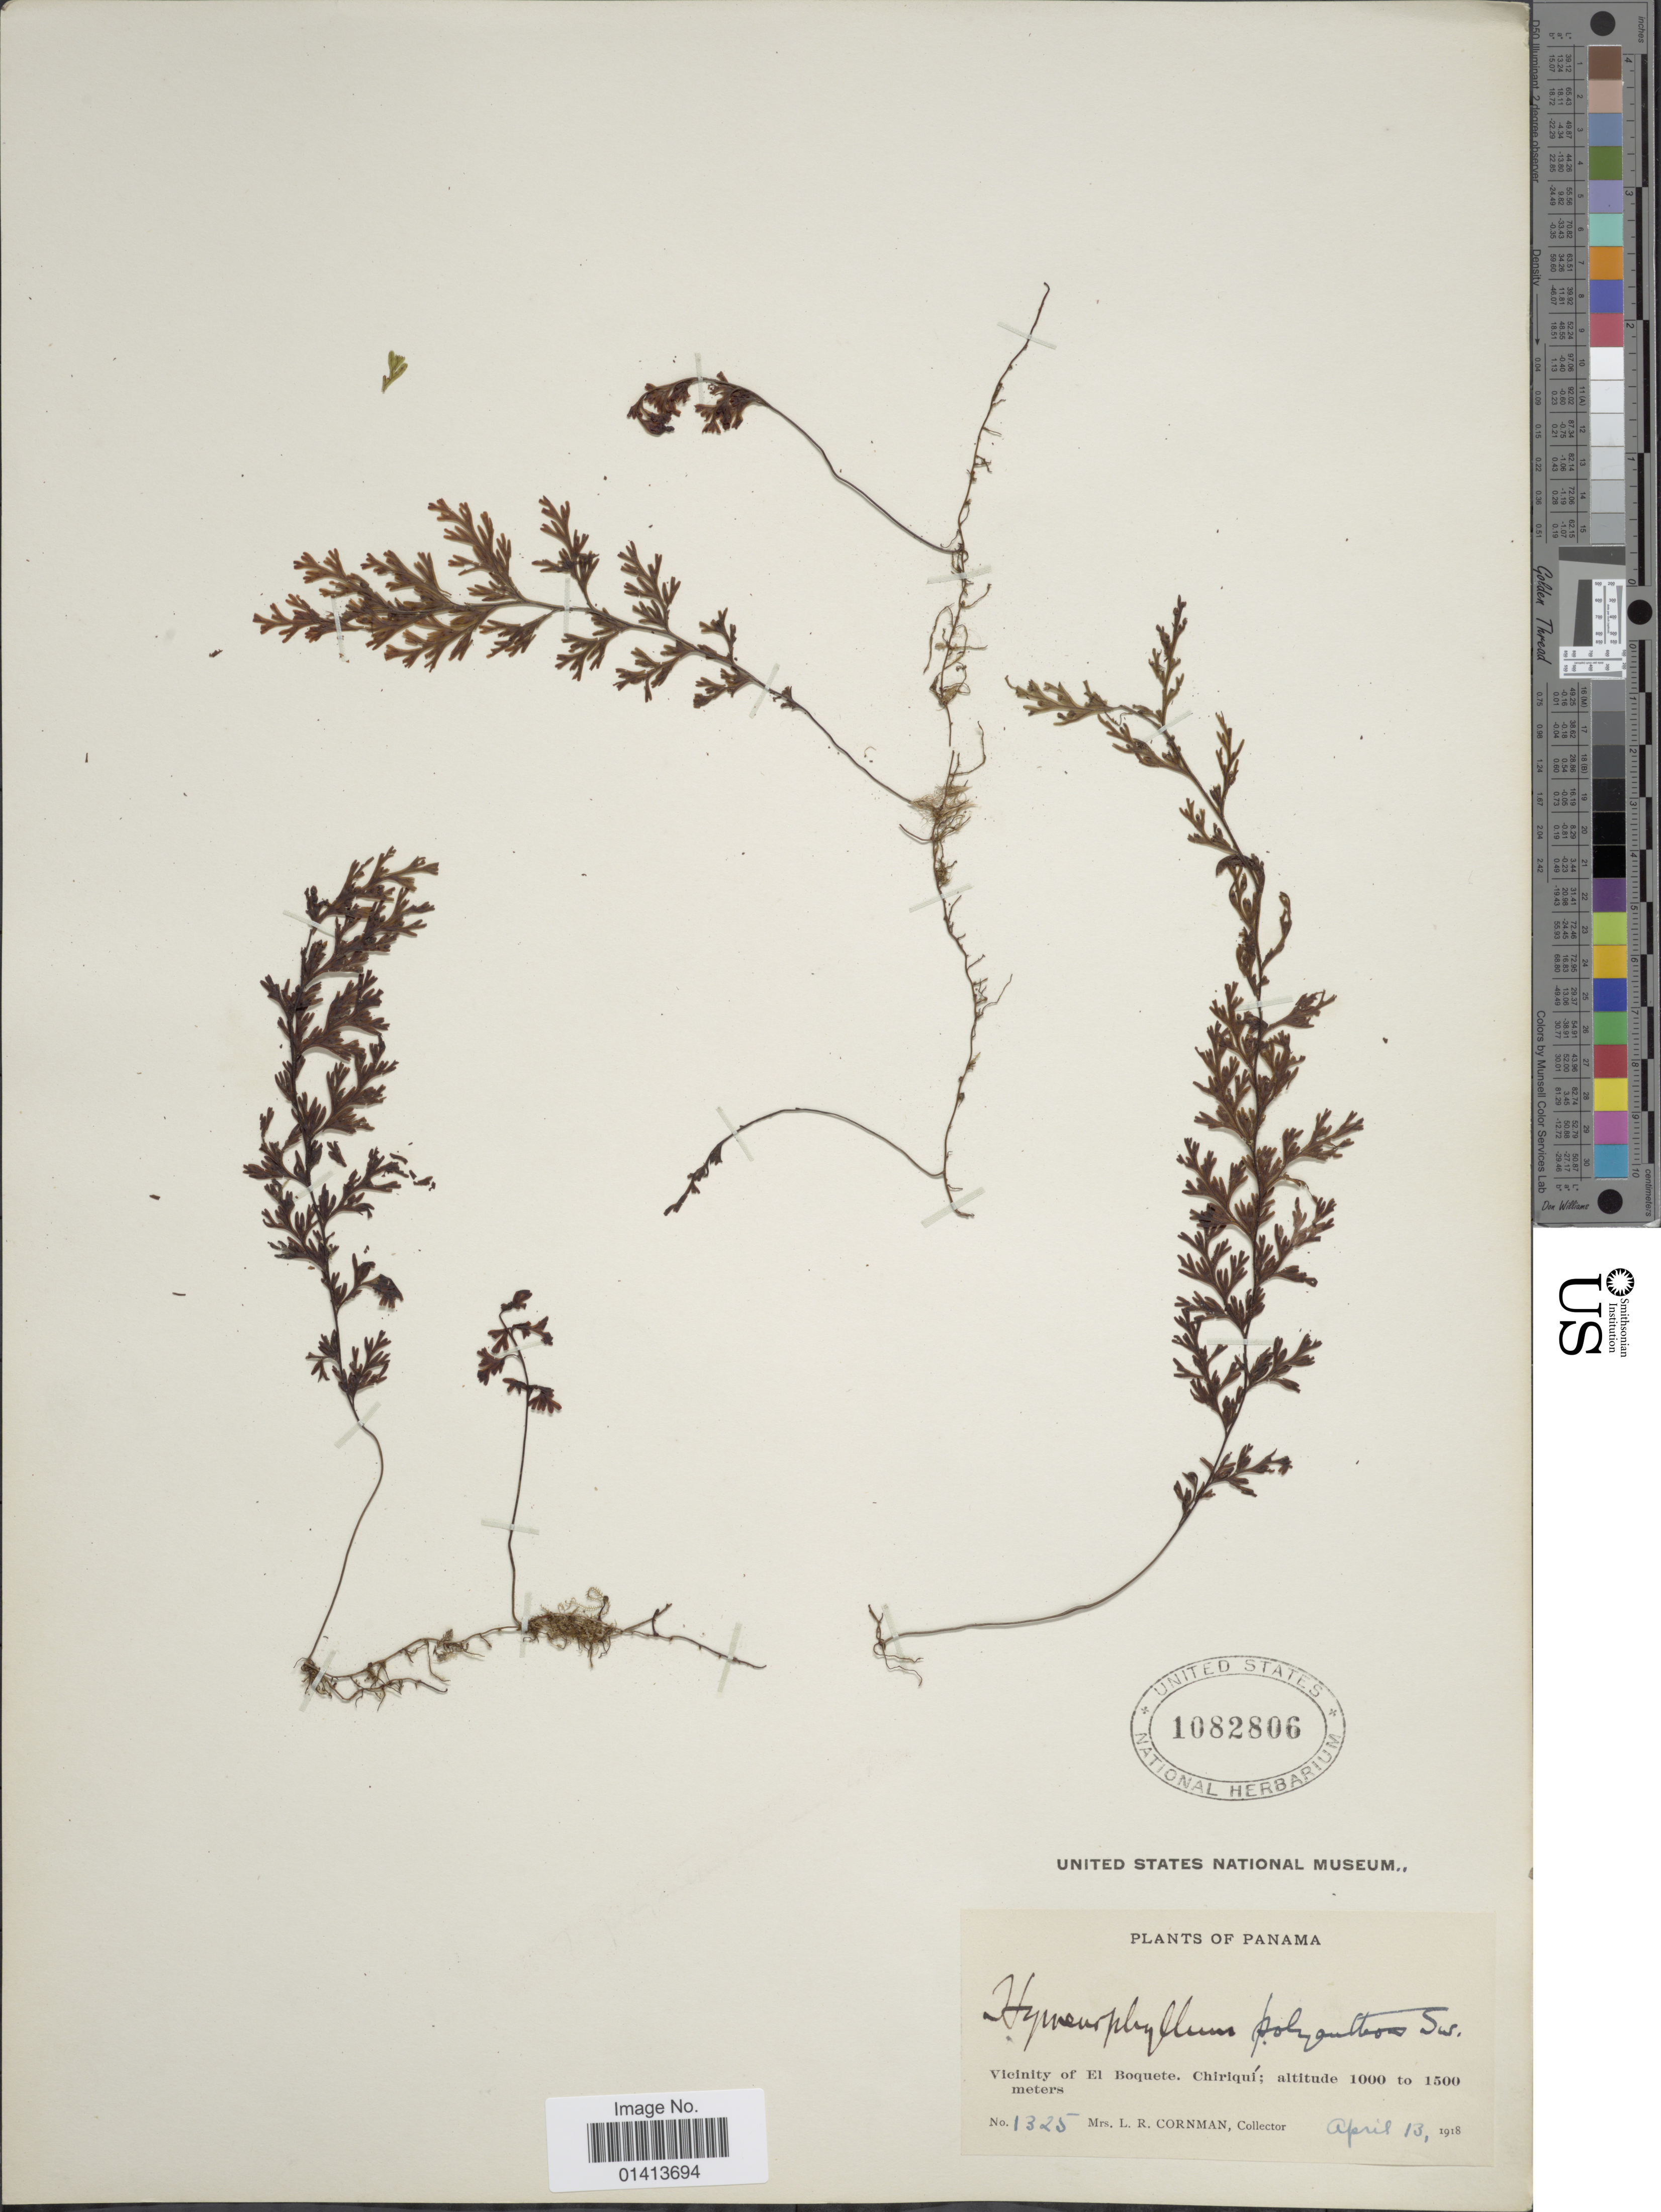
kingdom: Plantae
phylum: Tracheophyta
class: Polypodiopsida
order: Hymenophyllales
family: Hymenophyllaceae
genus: Hymenophyllum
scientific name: Hymenophyllum costaricanum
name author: Bosch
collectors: L. Cornman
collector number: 1325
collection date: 1918-04-13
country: Panama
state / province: Chiriqui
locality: Vicinity of El Boquete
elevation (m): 1000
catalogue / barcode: US 1082806